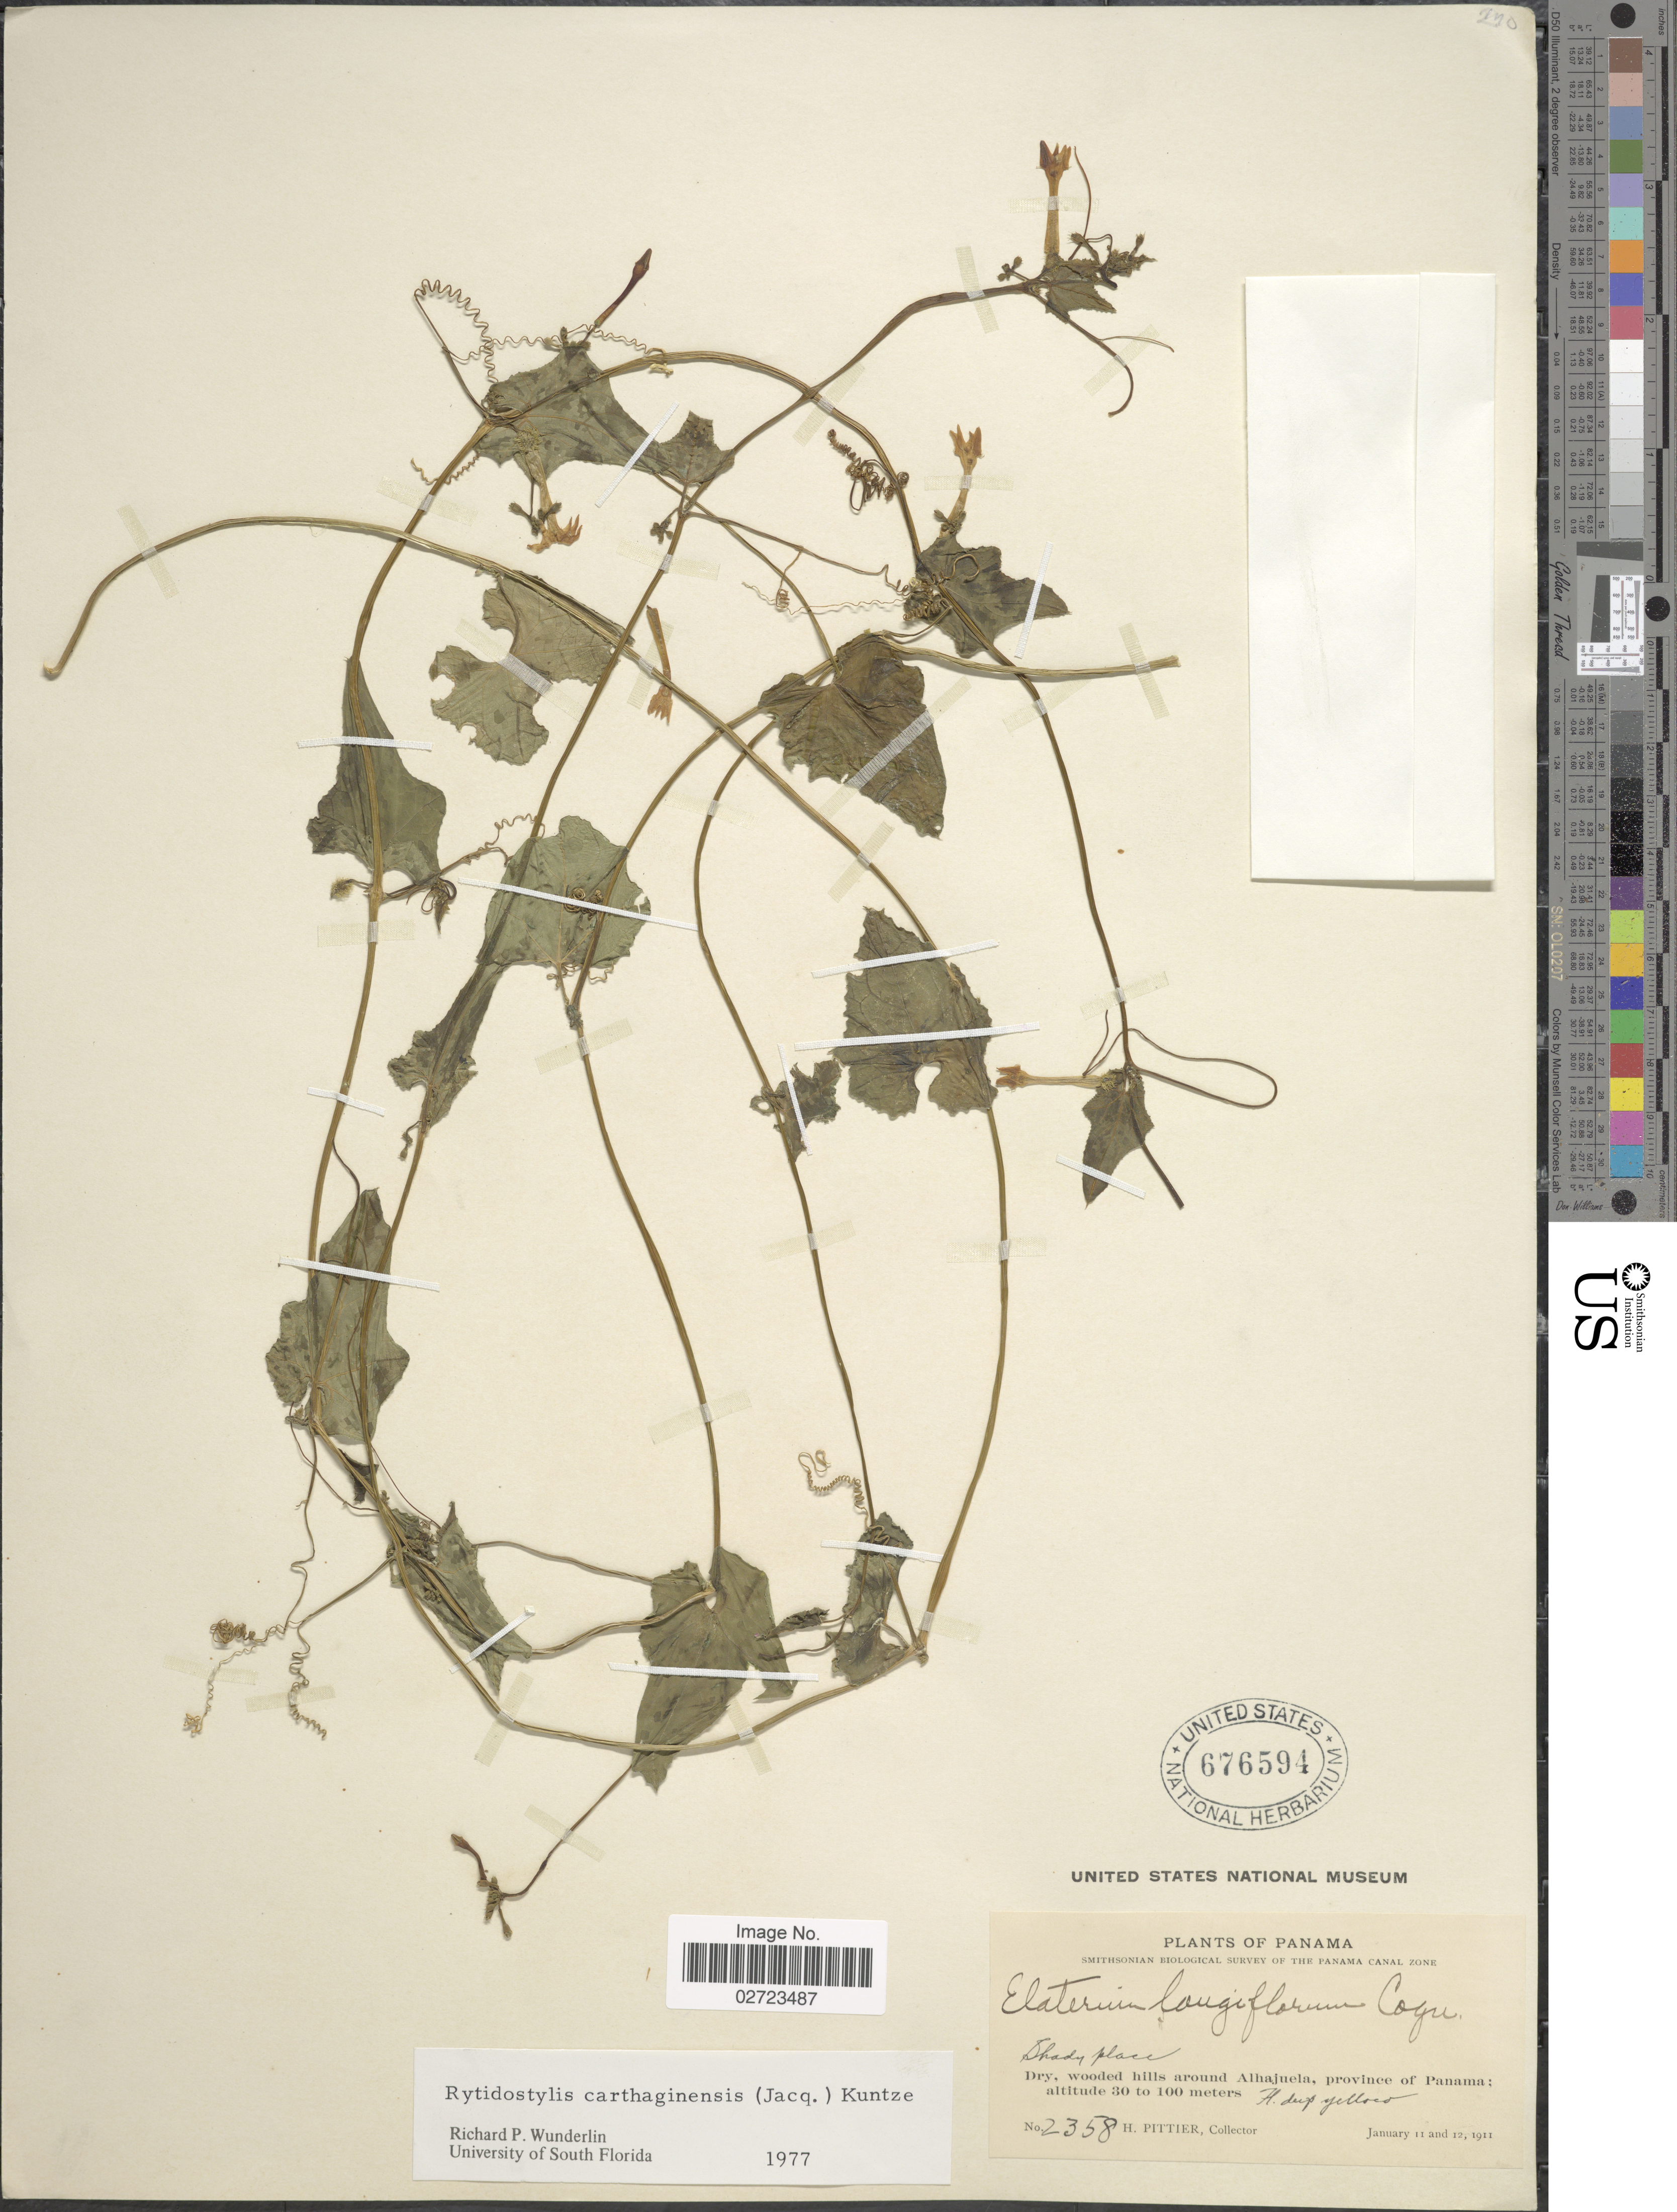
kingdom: Plantae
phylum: Tracheophyta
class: Magnoliopsida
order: Cucurbitales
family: Cucurbitaceae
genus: Cyclanthera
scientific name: Cyclanthera carthagenensis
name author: (Jacq.) H. Schaef. & S.S. Renner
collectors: H. F. Pittier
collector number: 2358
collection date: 1911-01-11/1911-01-12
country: Panama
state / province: Panamá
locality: The Panama Canal Zone, dry, wooded hill around Alhajuela.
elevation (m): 30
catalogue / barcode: US 676594